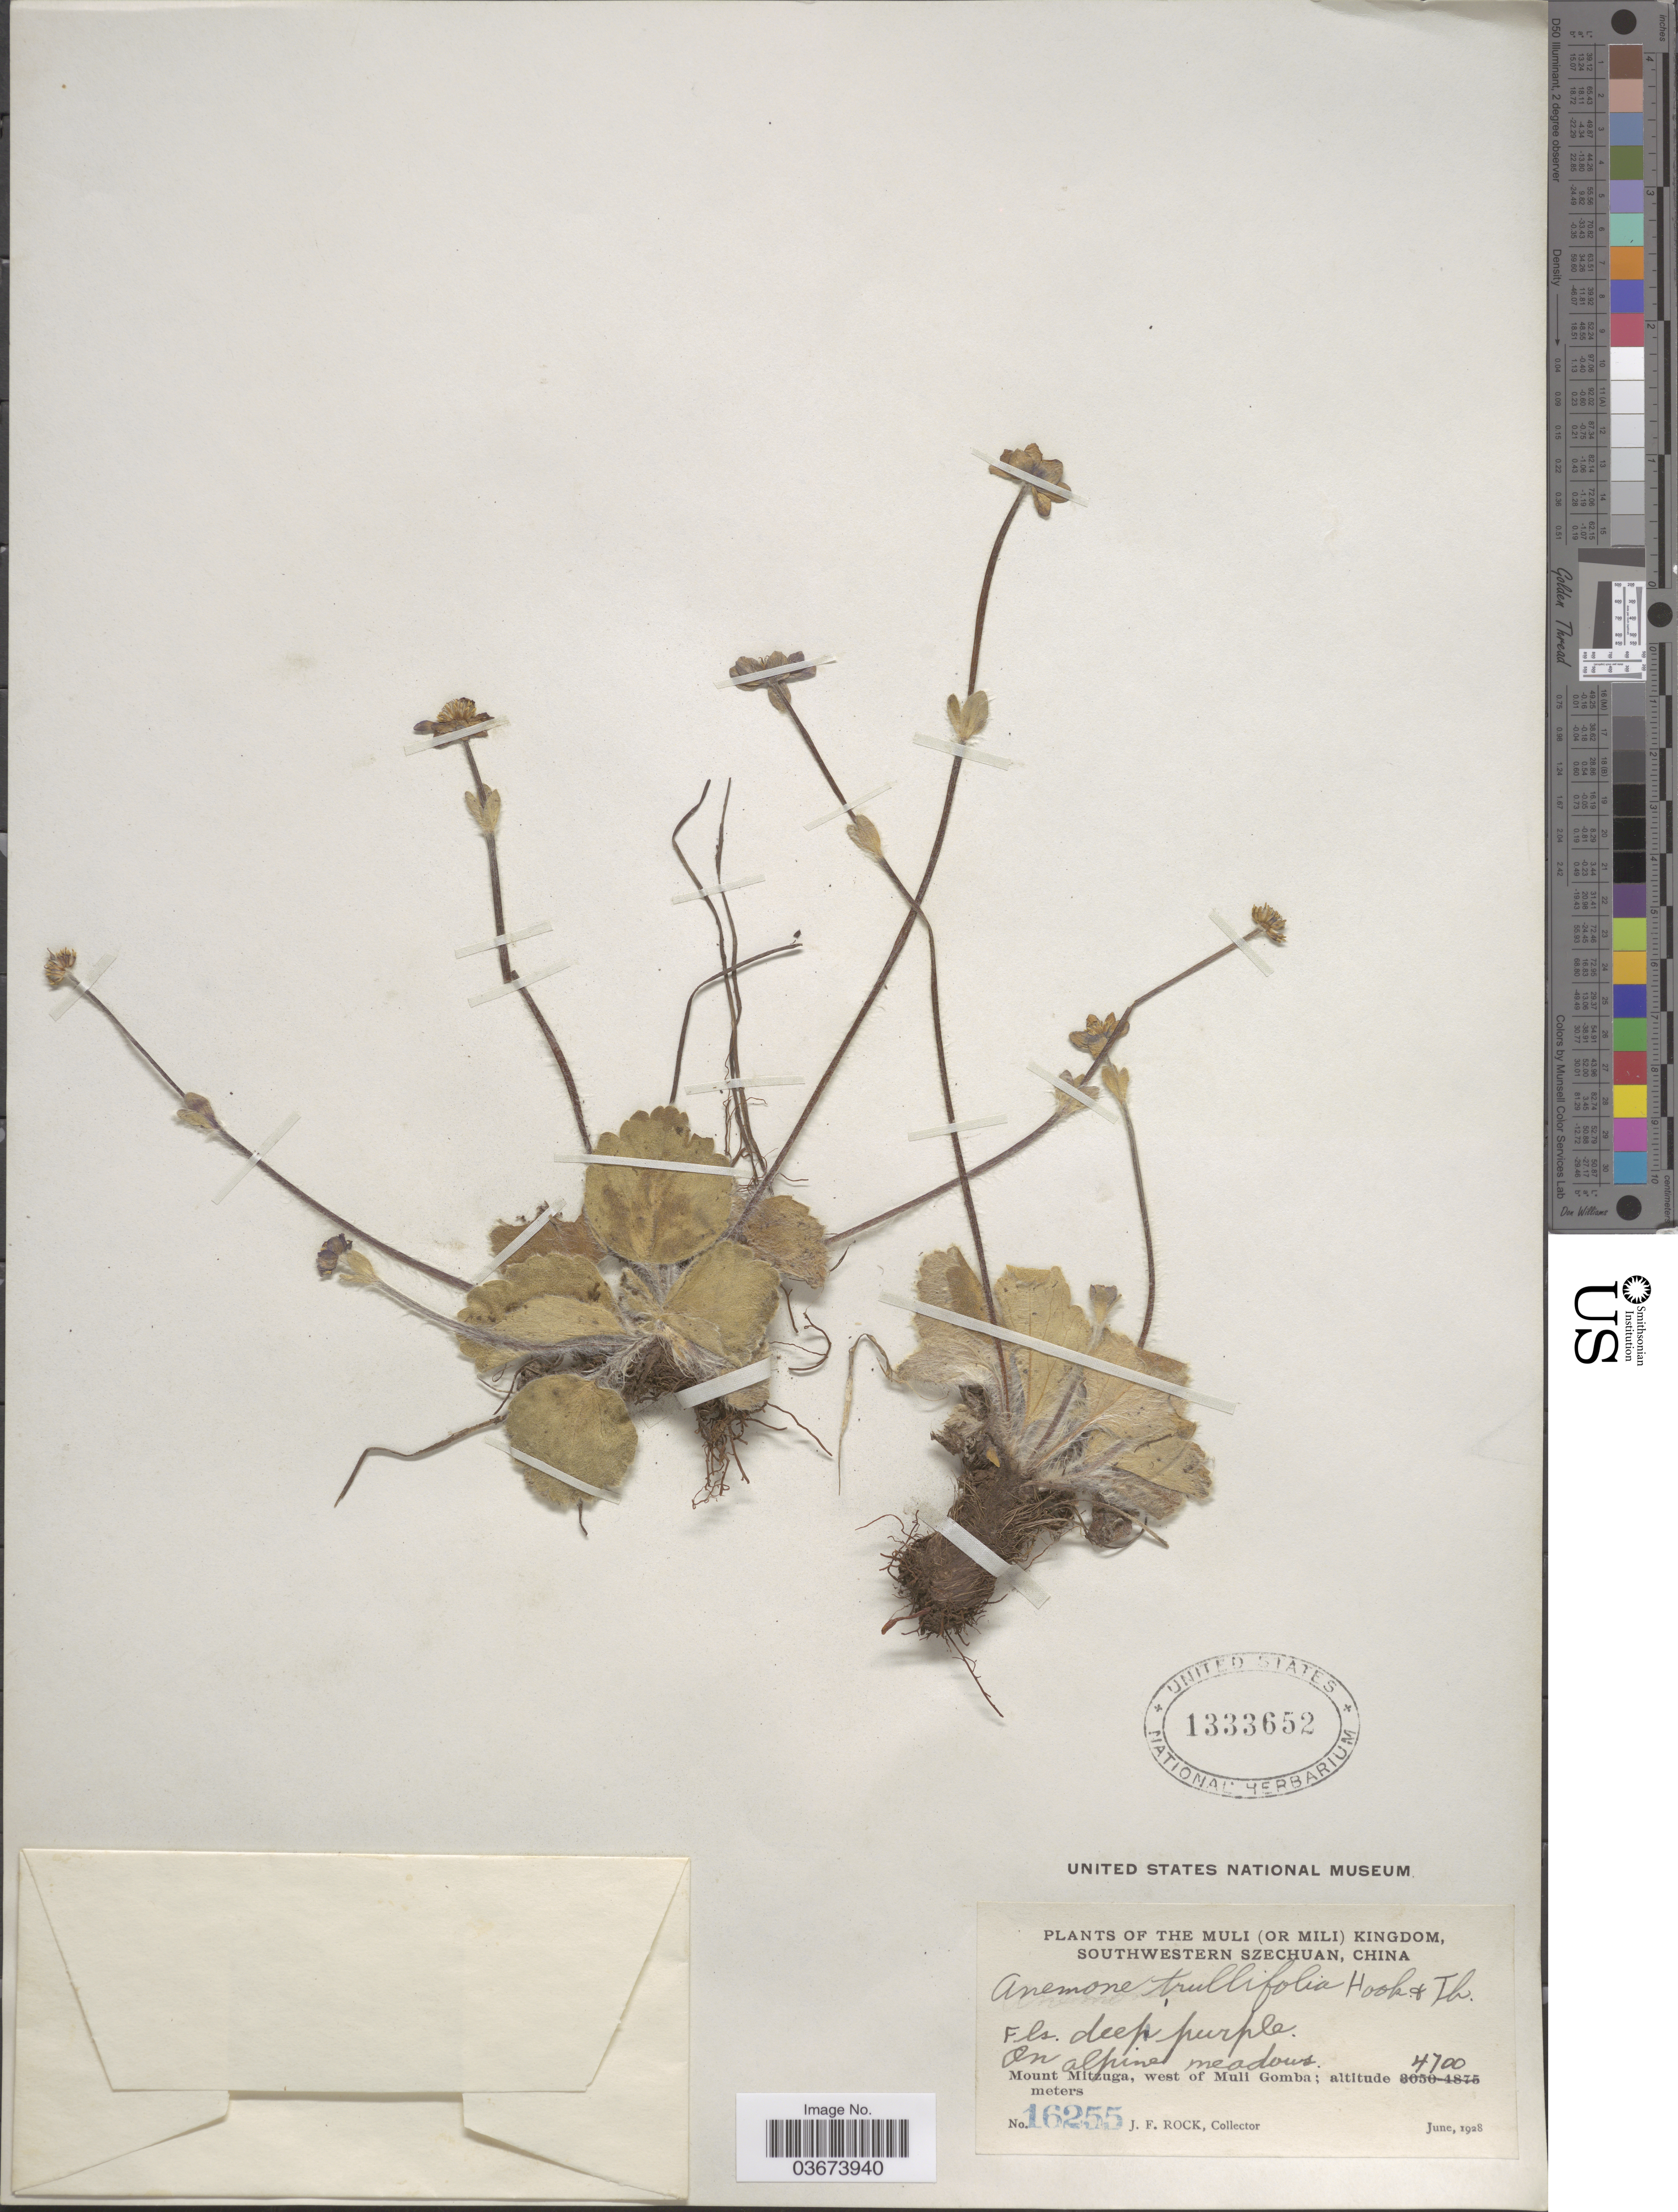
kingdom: Plantae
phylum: Tracheophyta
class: Magnoliopsida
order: Ranunculales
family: Ranunculaceae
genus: Anemone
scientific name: Anemone trullifolia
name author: Hook. f. & Thomson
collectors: J. Rock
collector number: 16255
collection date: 1928-06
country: China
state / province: Sichuan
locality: The Muli (or Mili) Kingdom, Southwestern Szechuan. Mount Mitzuga, west of Muli Gomba.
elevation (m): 4700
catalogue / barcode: US 1333652